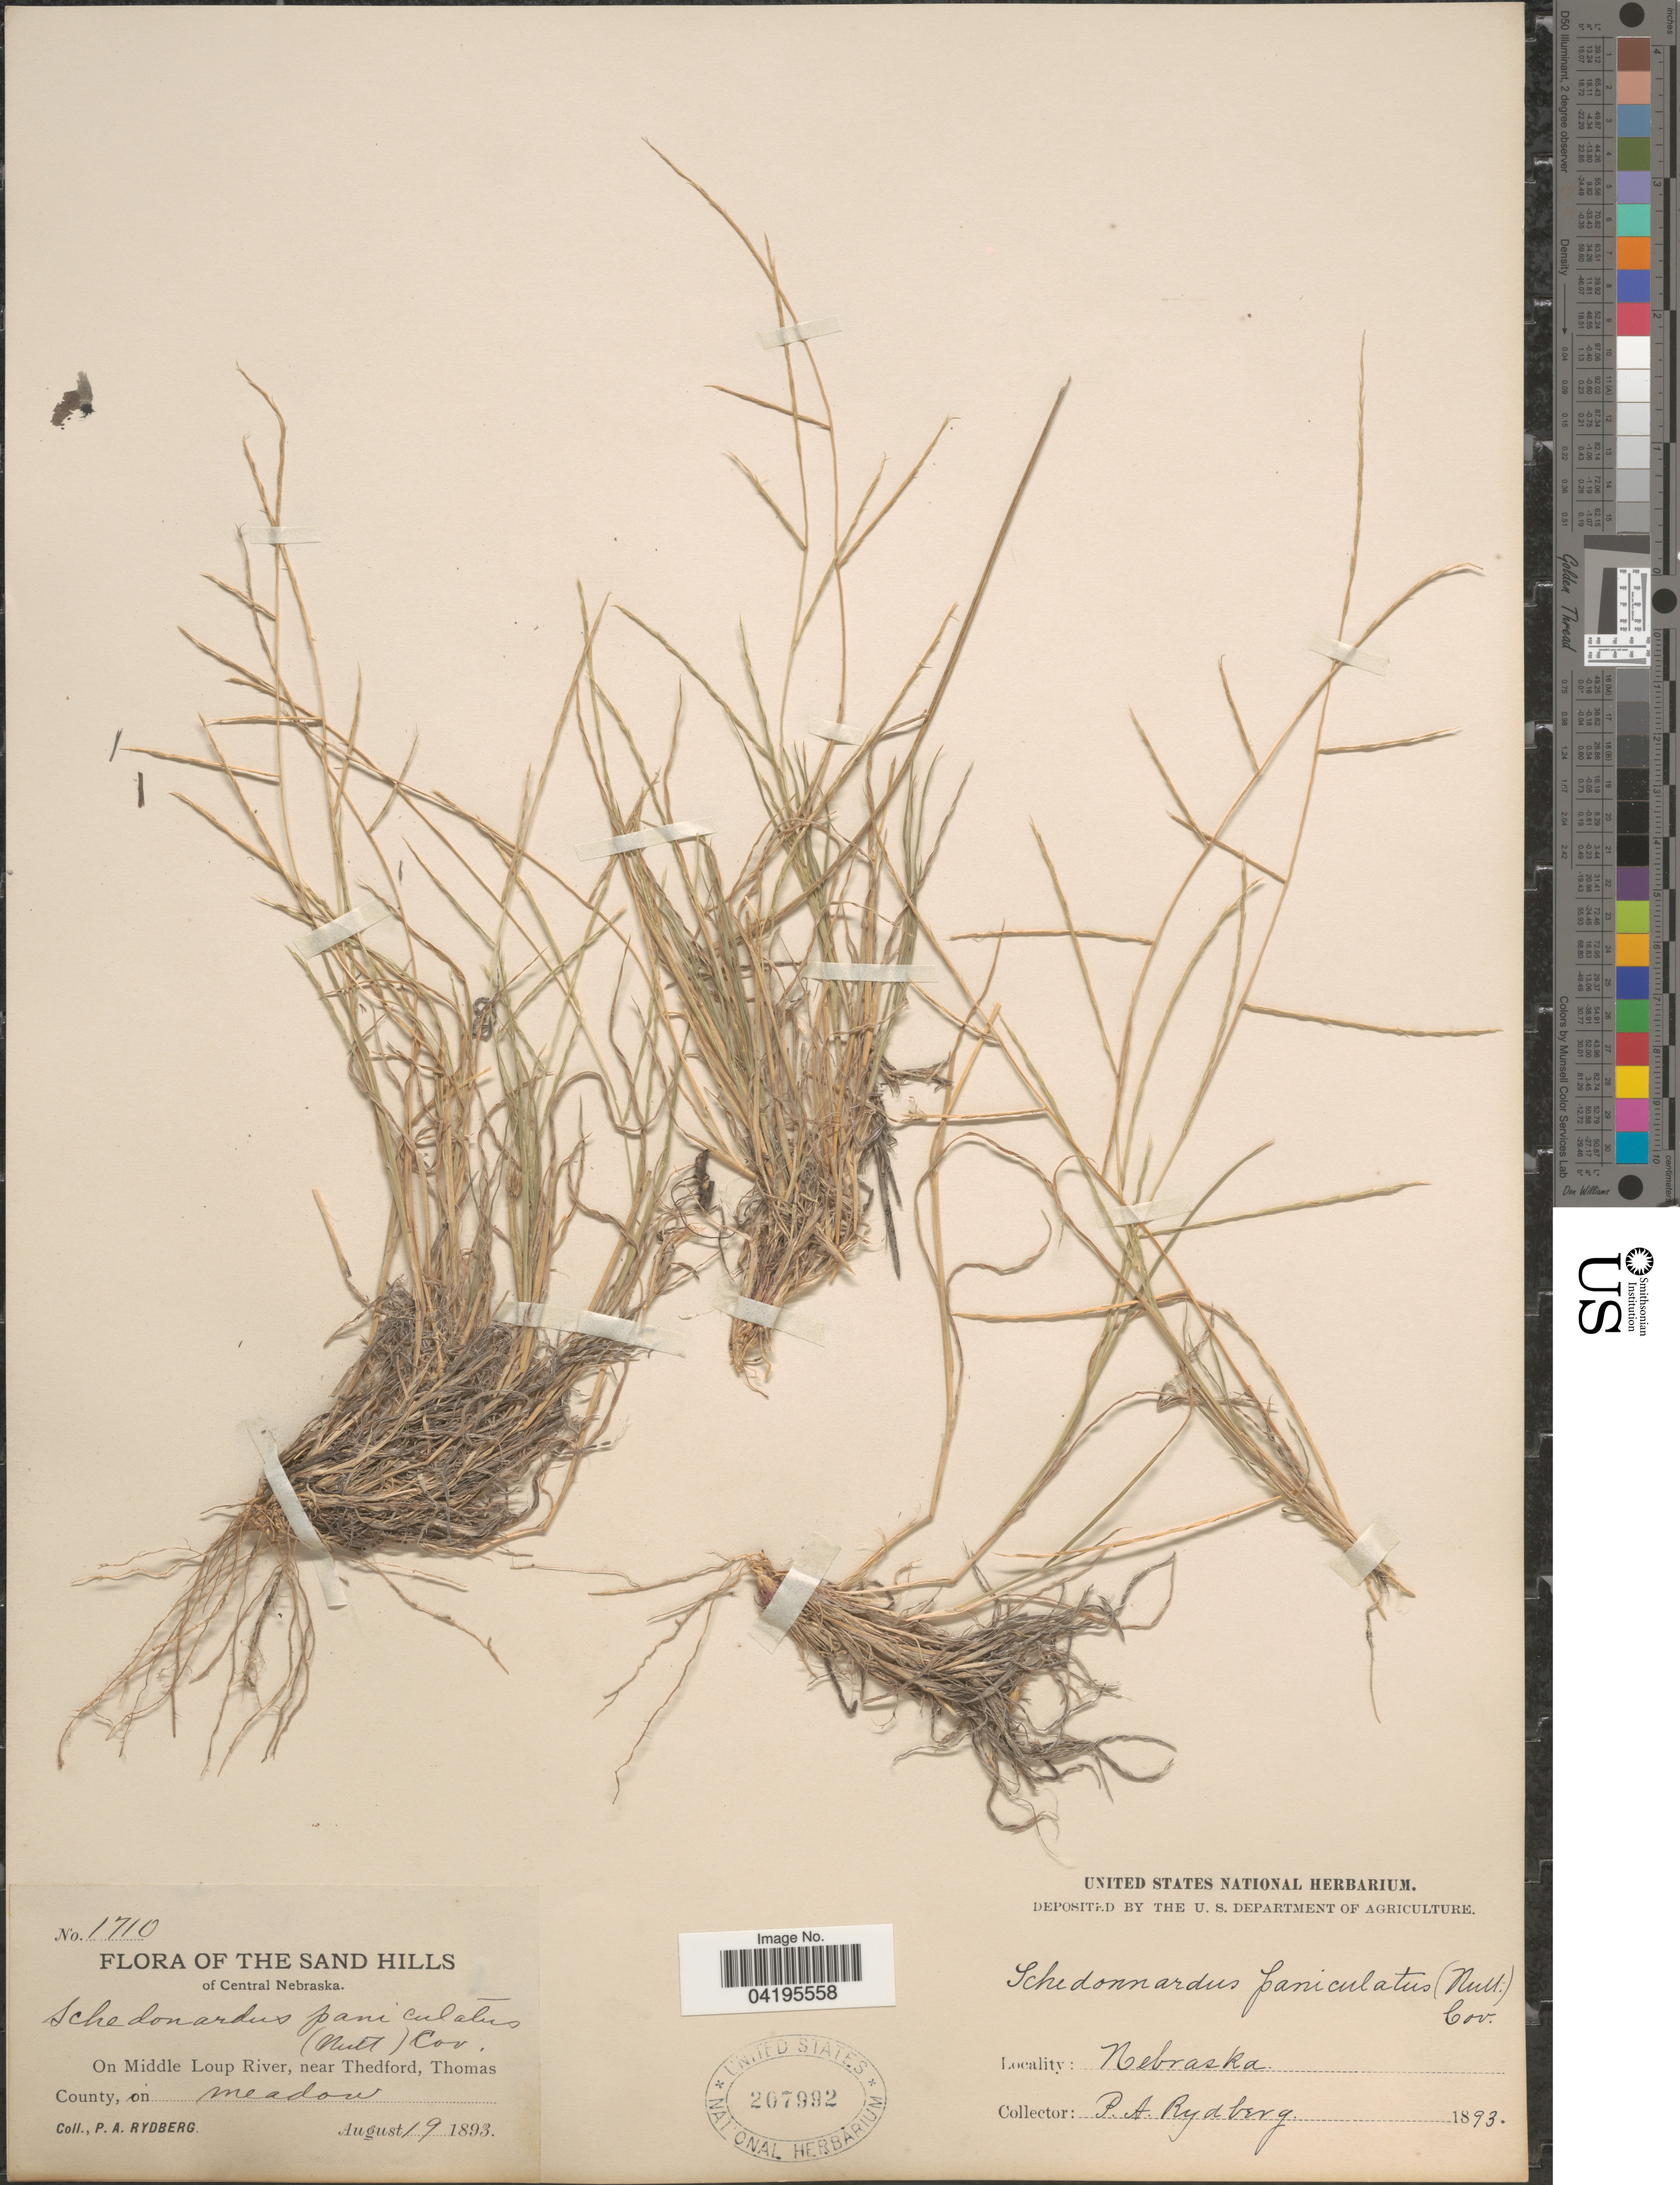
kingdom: Plantae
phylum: Tracheophyta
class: Liliopsida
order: Poales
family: Poaceae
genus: Muhlenbergia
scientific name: Muhlenbergia paniculata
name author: (Nutt.) Columbus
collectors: P. A. Rydberg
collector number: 1710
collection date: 1893-08-19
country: United States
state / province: Nebraska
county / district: Thomas County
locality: The Sand Hills of Central Nebraska. On Middle Loup River, near Thedford, on meadow.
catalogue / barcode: US 207992